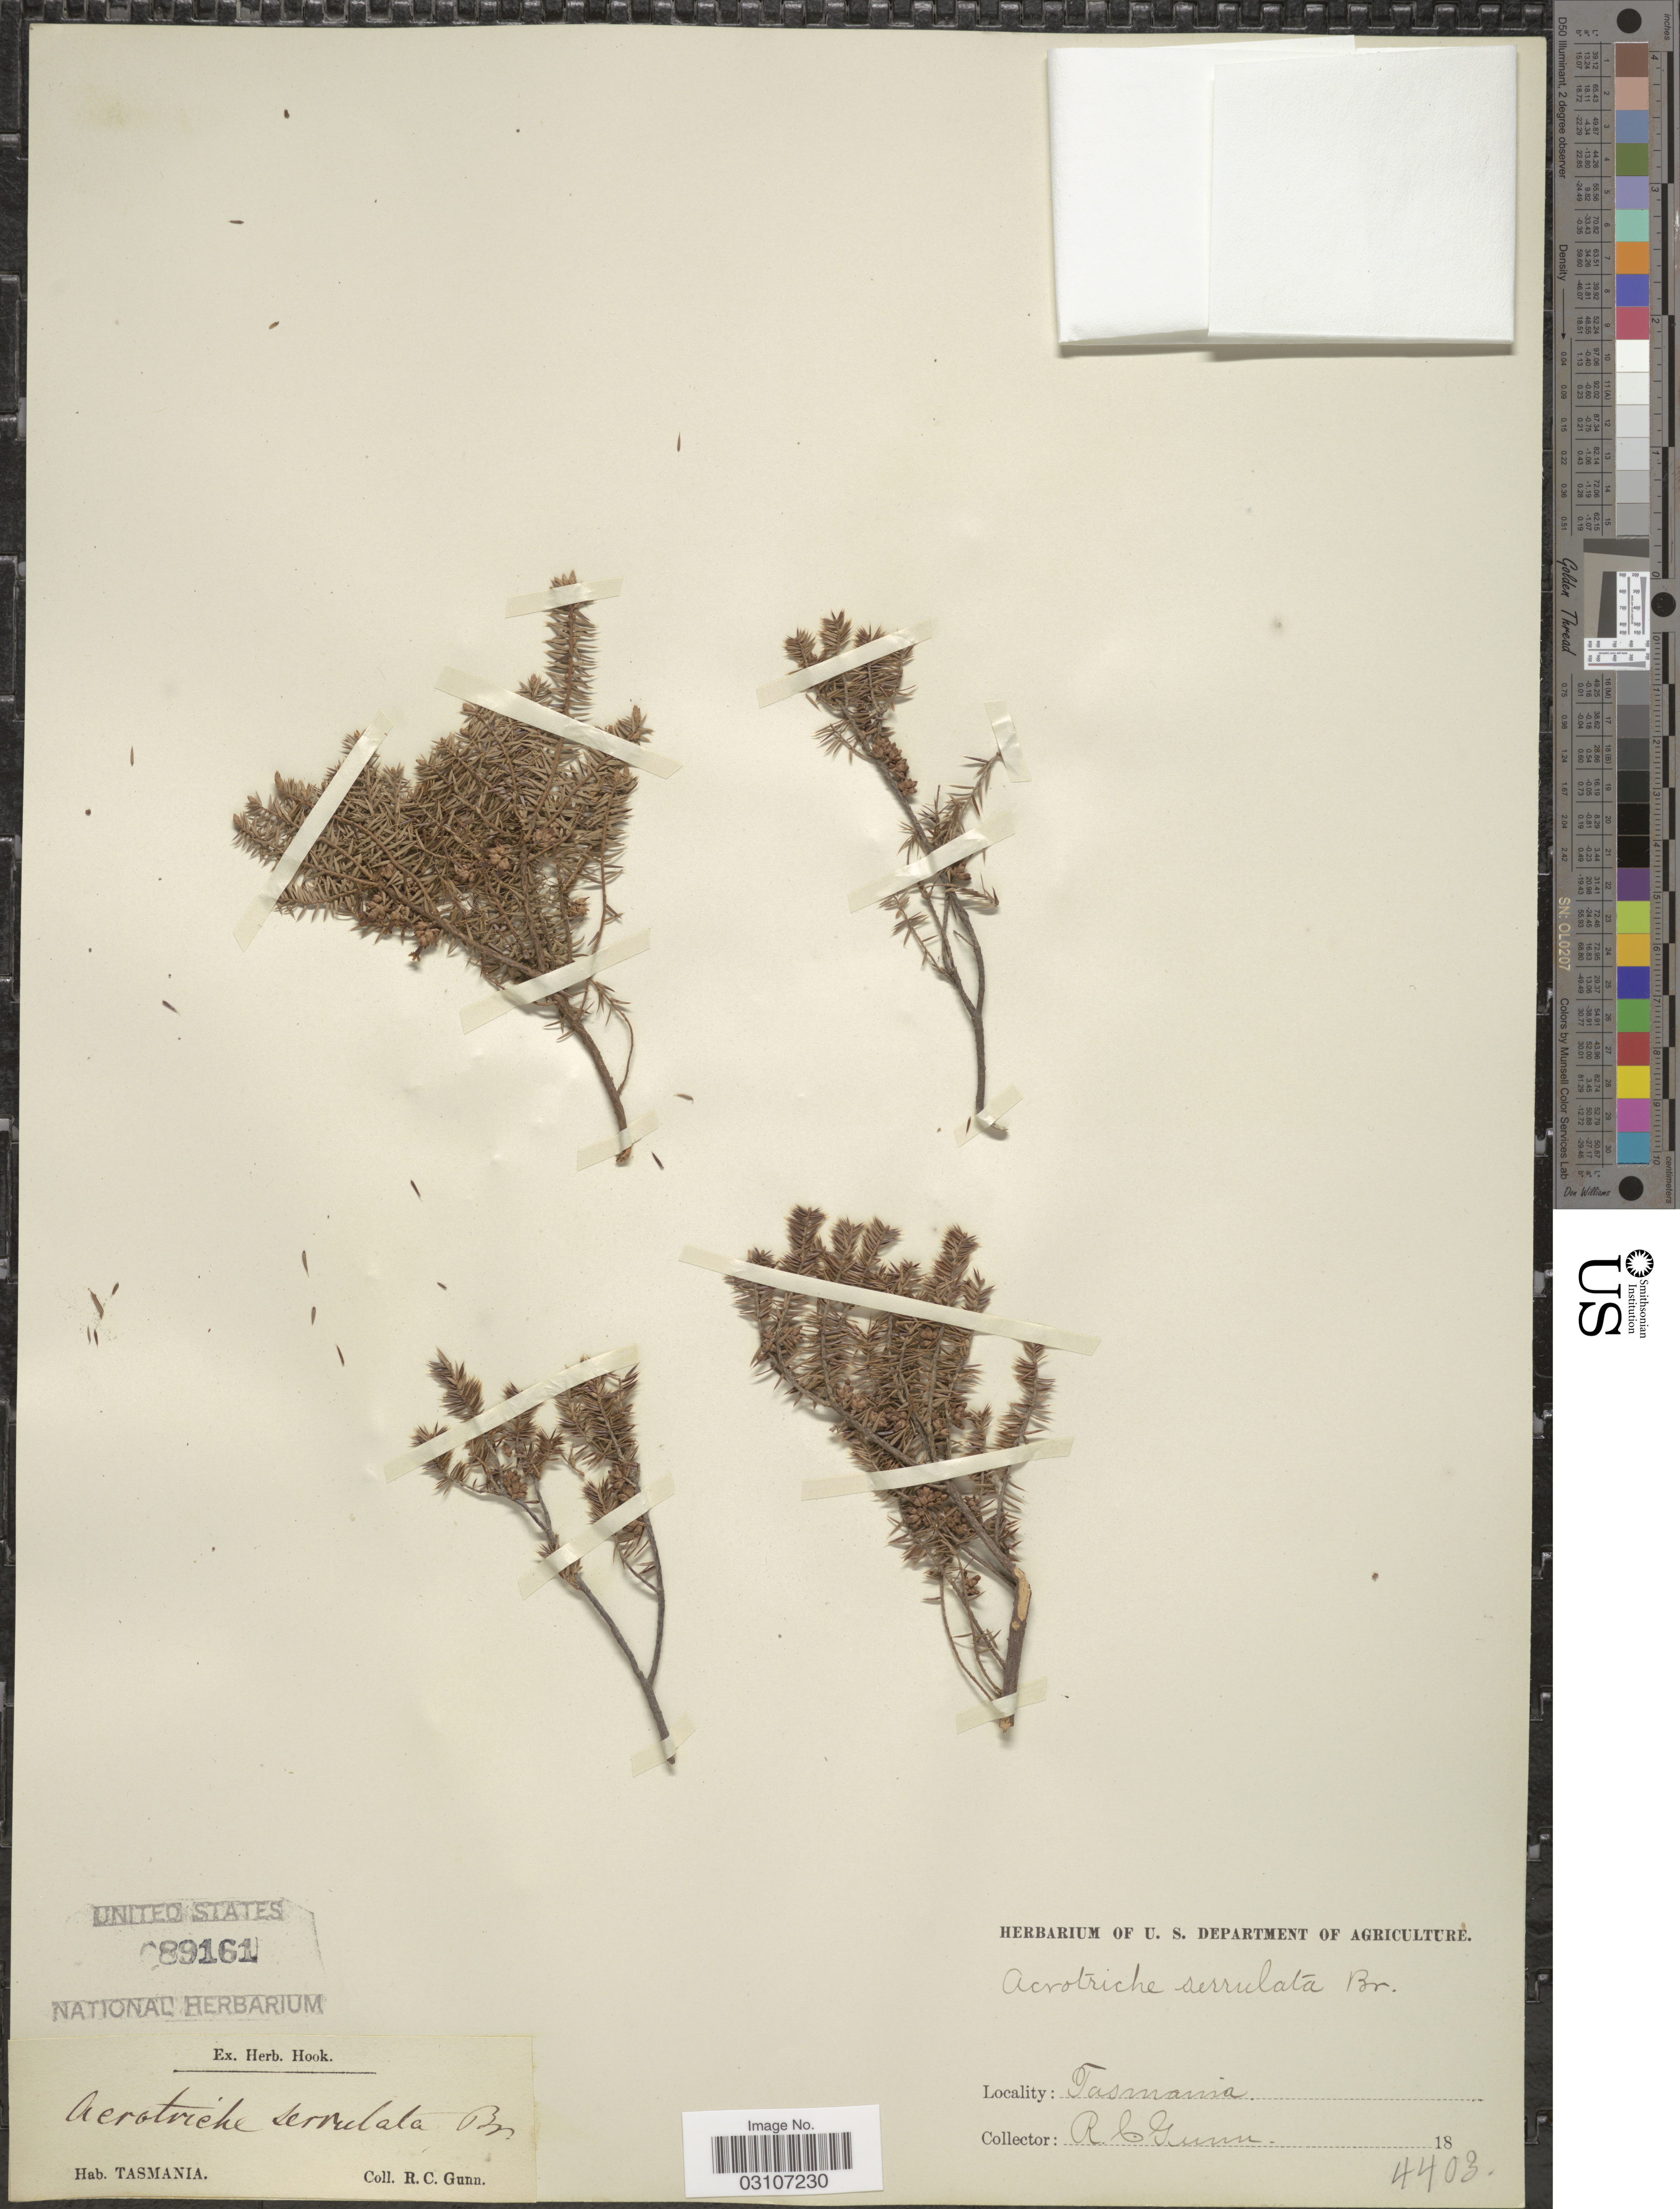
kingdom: Plantae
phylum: Tracheophyta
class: Magnoliopsida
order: Ericales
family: Ericaceae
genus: Acrotriche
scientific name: Acrotriche serrulata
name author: R. Br.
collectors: R. Gunn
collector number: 4403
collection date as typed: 18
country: Australia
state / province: Tasmania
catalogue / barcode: US 89161